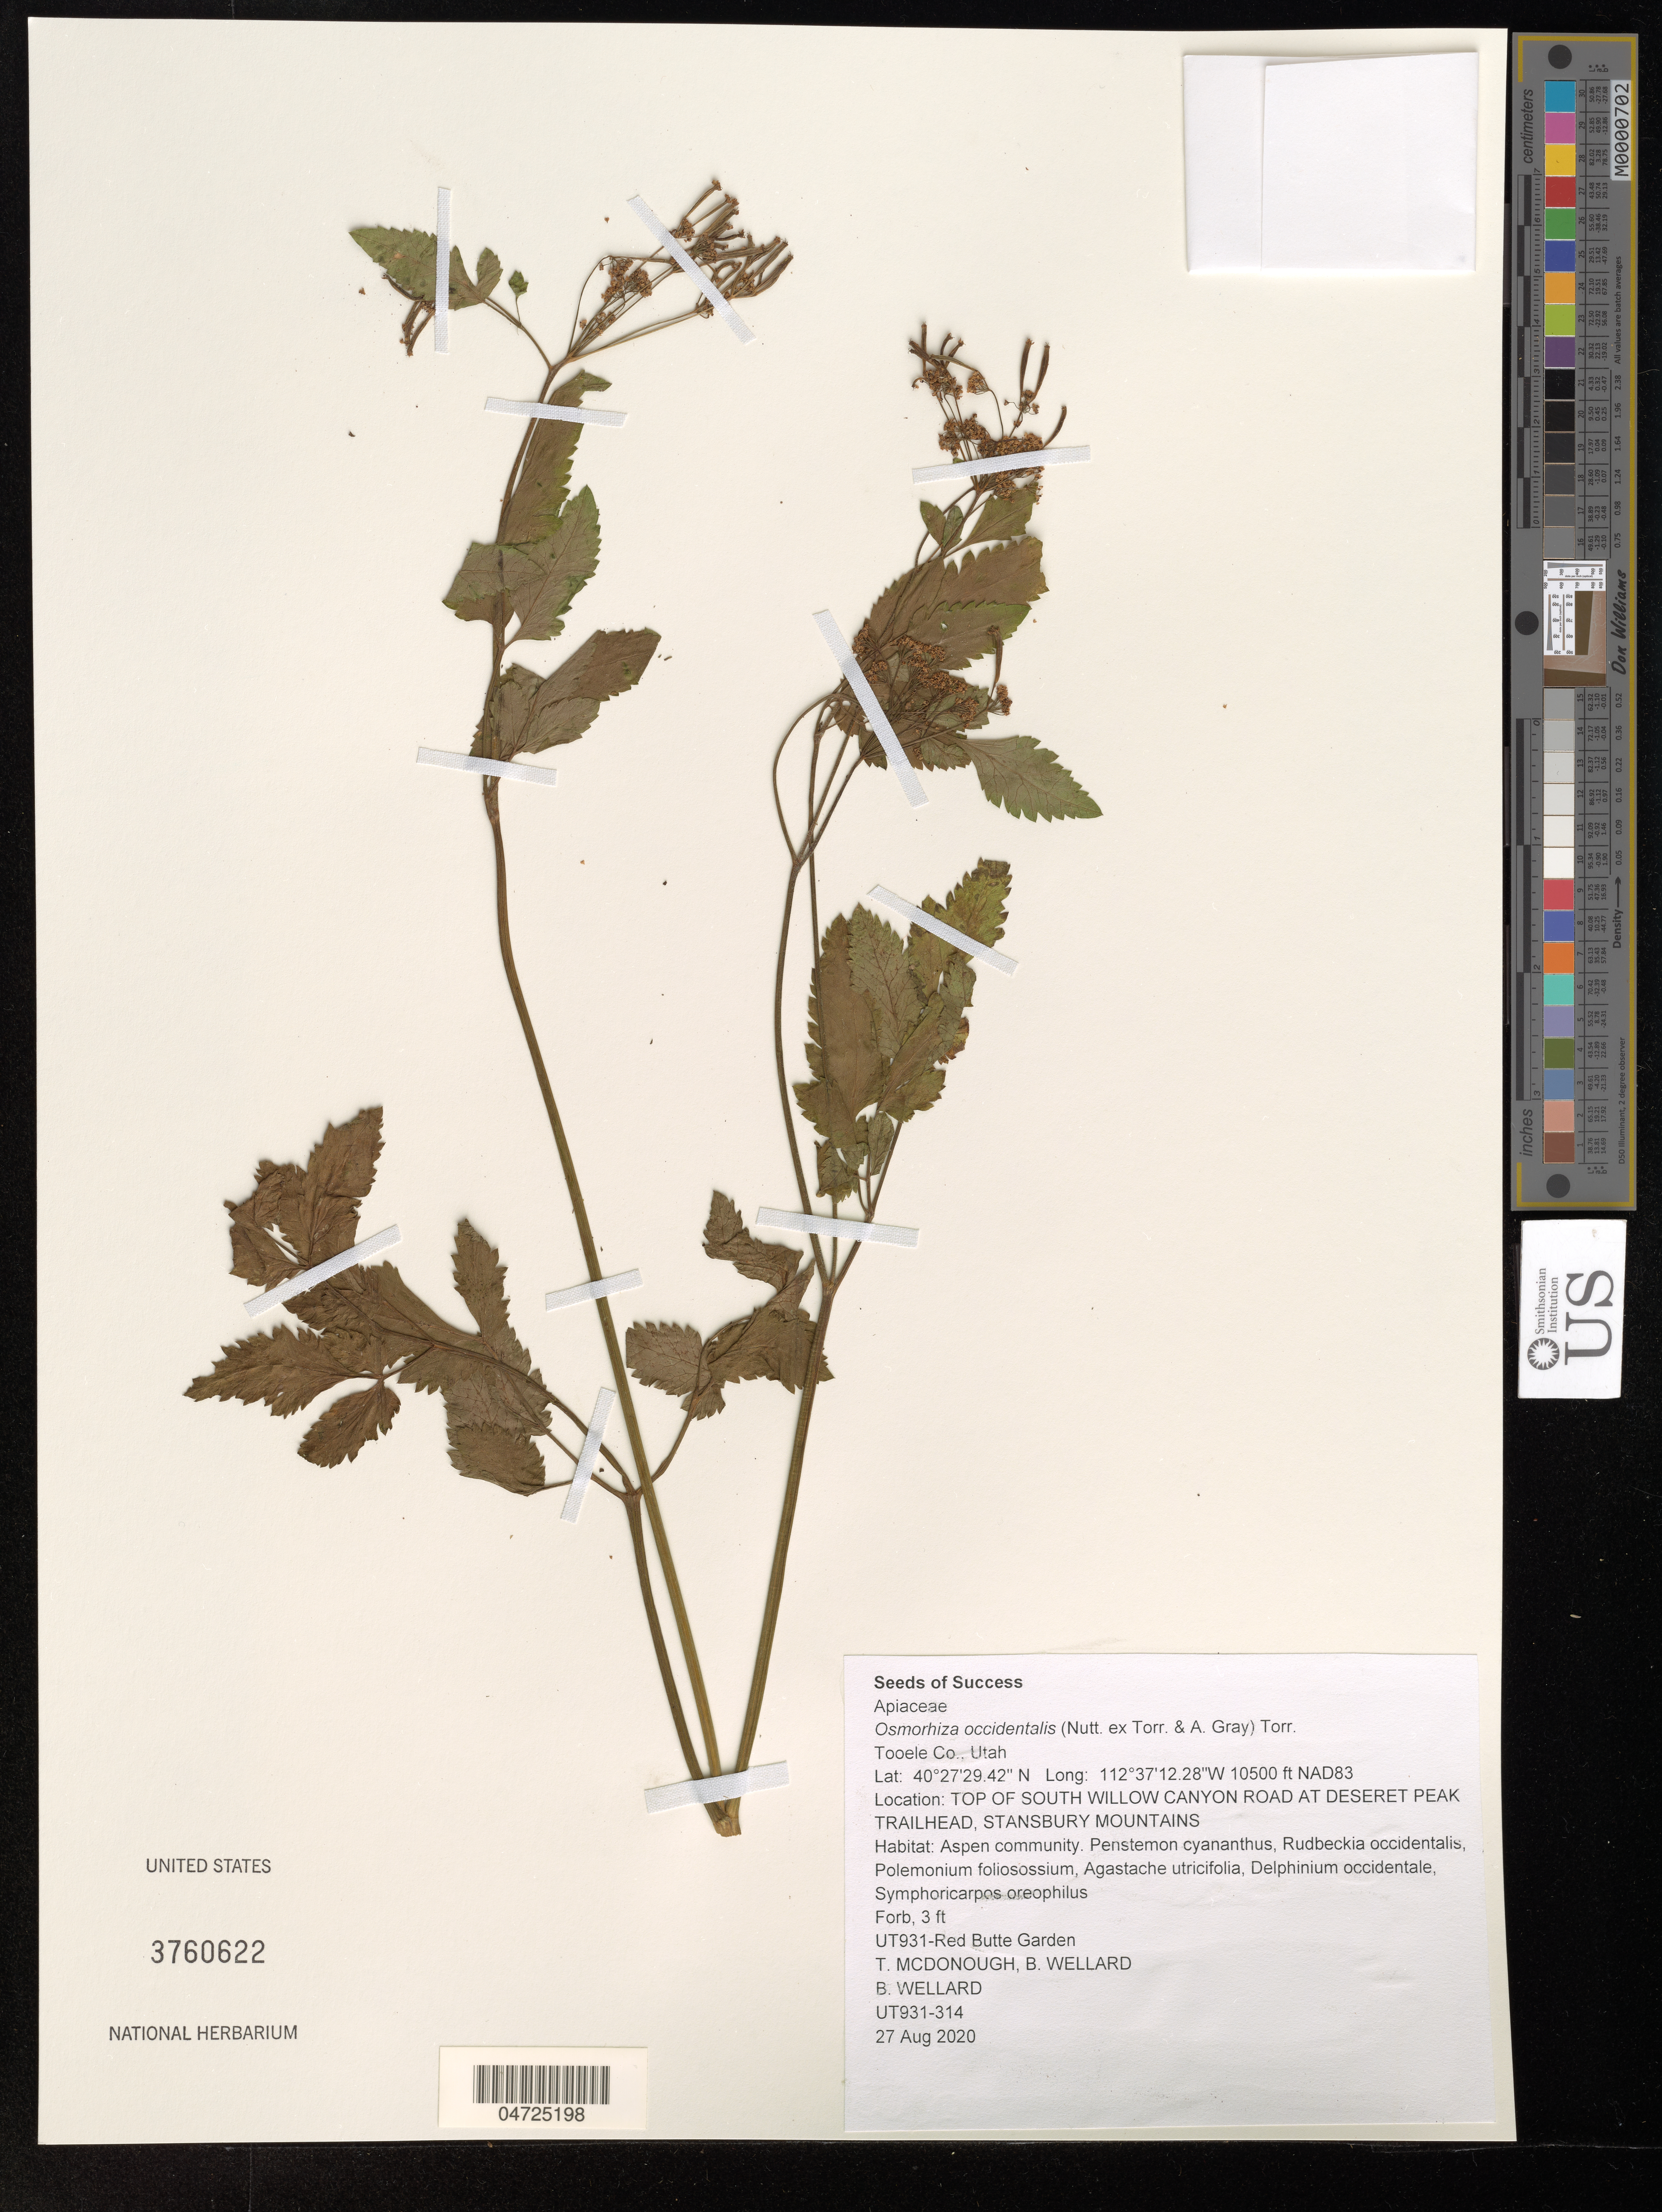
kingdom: Plantae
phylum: Tracheophyta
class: Magnoliopsida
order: Apiales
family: Apiaceae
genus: Osmorhiza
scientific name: Osmorhiza occidentalis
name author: (Nutt.) Torr.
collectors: T. McDonough & B. Wellard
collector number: UT931-314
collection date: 2020-08-27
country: United States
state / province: Utah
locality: NAD83. Top of South Willow Canyon Road at Deseret Peak Trailhead, Stansbury Mountains.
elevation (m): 3200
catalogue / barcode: US 3760622